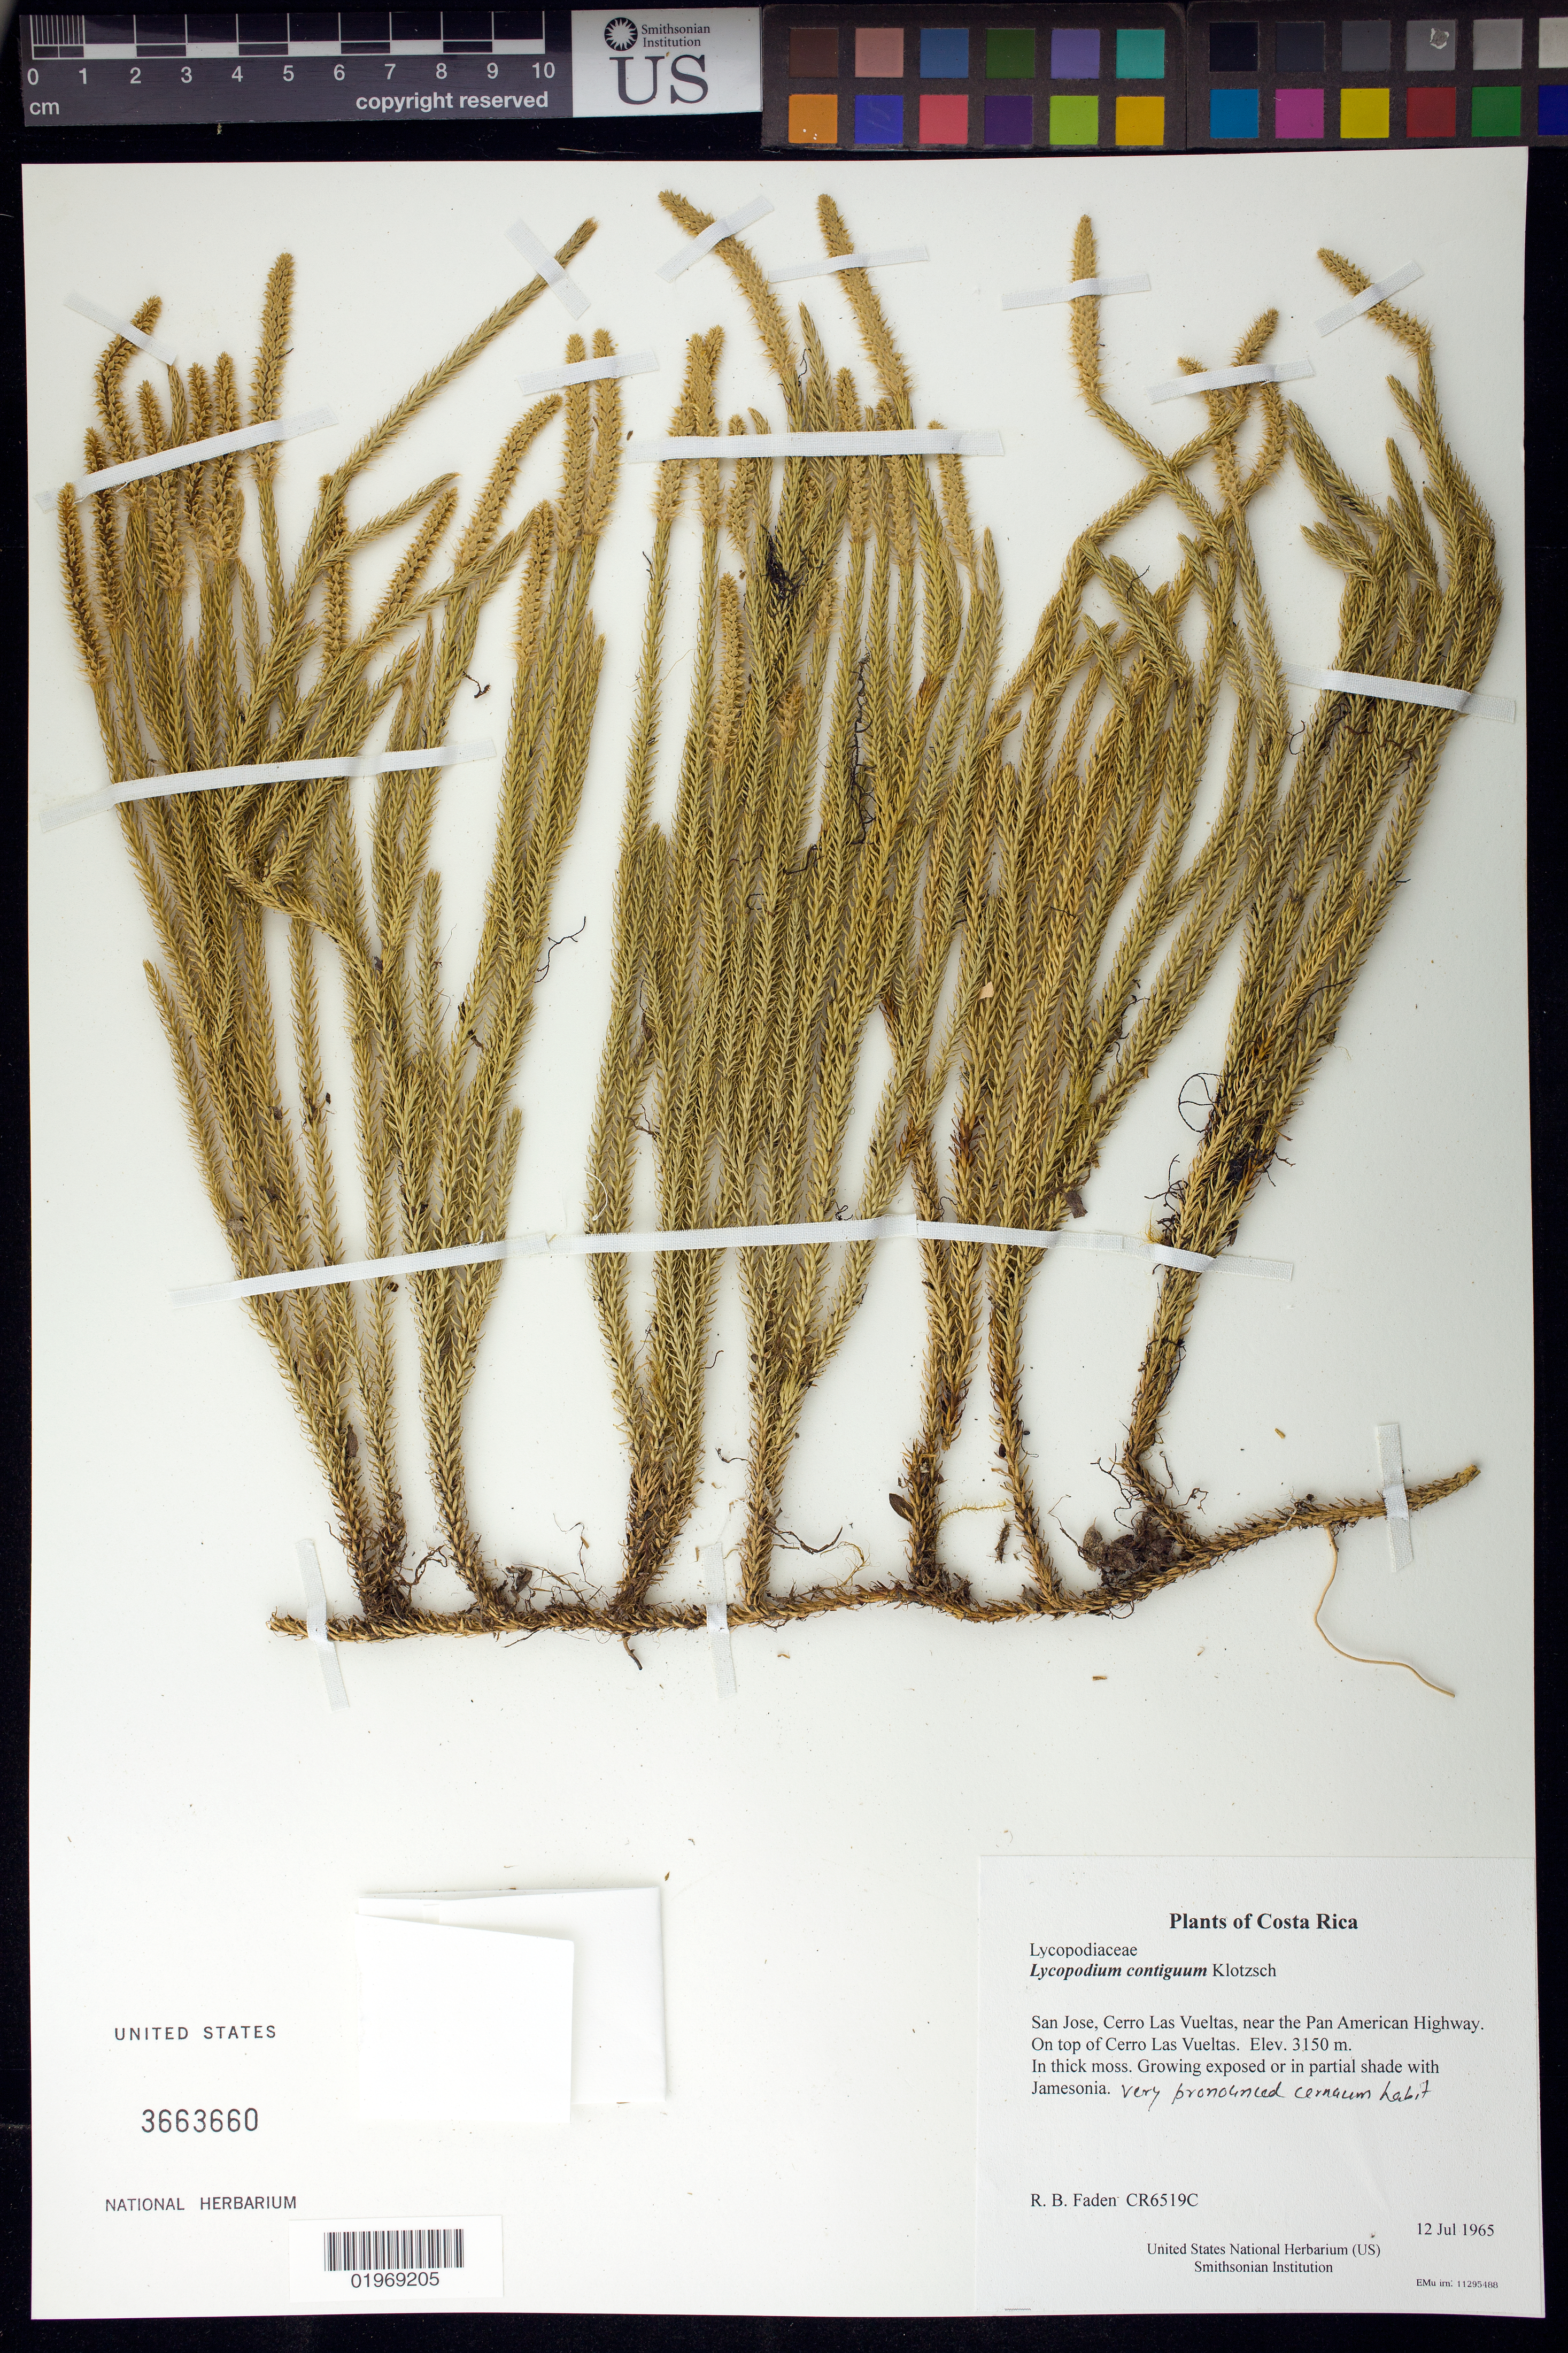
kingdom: Plantae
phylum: Tracheophyta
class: Lycopodiopsida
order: Lycopodiales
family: Lycopodiaceae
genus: Lycopodium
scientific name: Lycopodium clavatum subsp. contiguum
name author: (Klotzsch) B. Øllg.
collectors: R. B. Faden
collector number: CR6519C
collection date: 1965-07-12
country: Costa Rica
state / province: San Jose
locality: Cerro Las Vueltas, near the Pan American Highway. Pendant from roadside bank at entrance road to Cerro Las Vueltas.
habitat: In thick moss. Growing exposed or in partial shade with Jamesonia.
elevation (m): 3150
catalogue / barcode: US 3663660